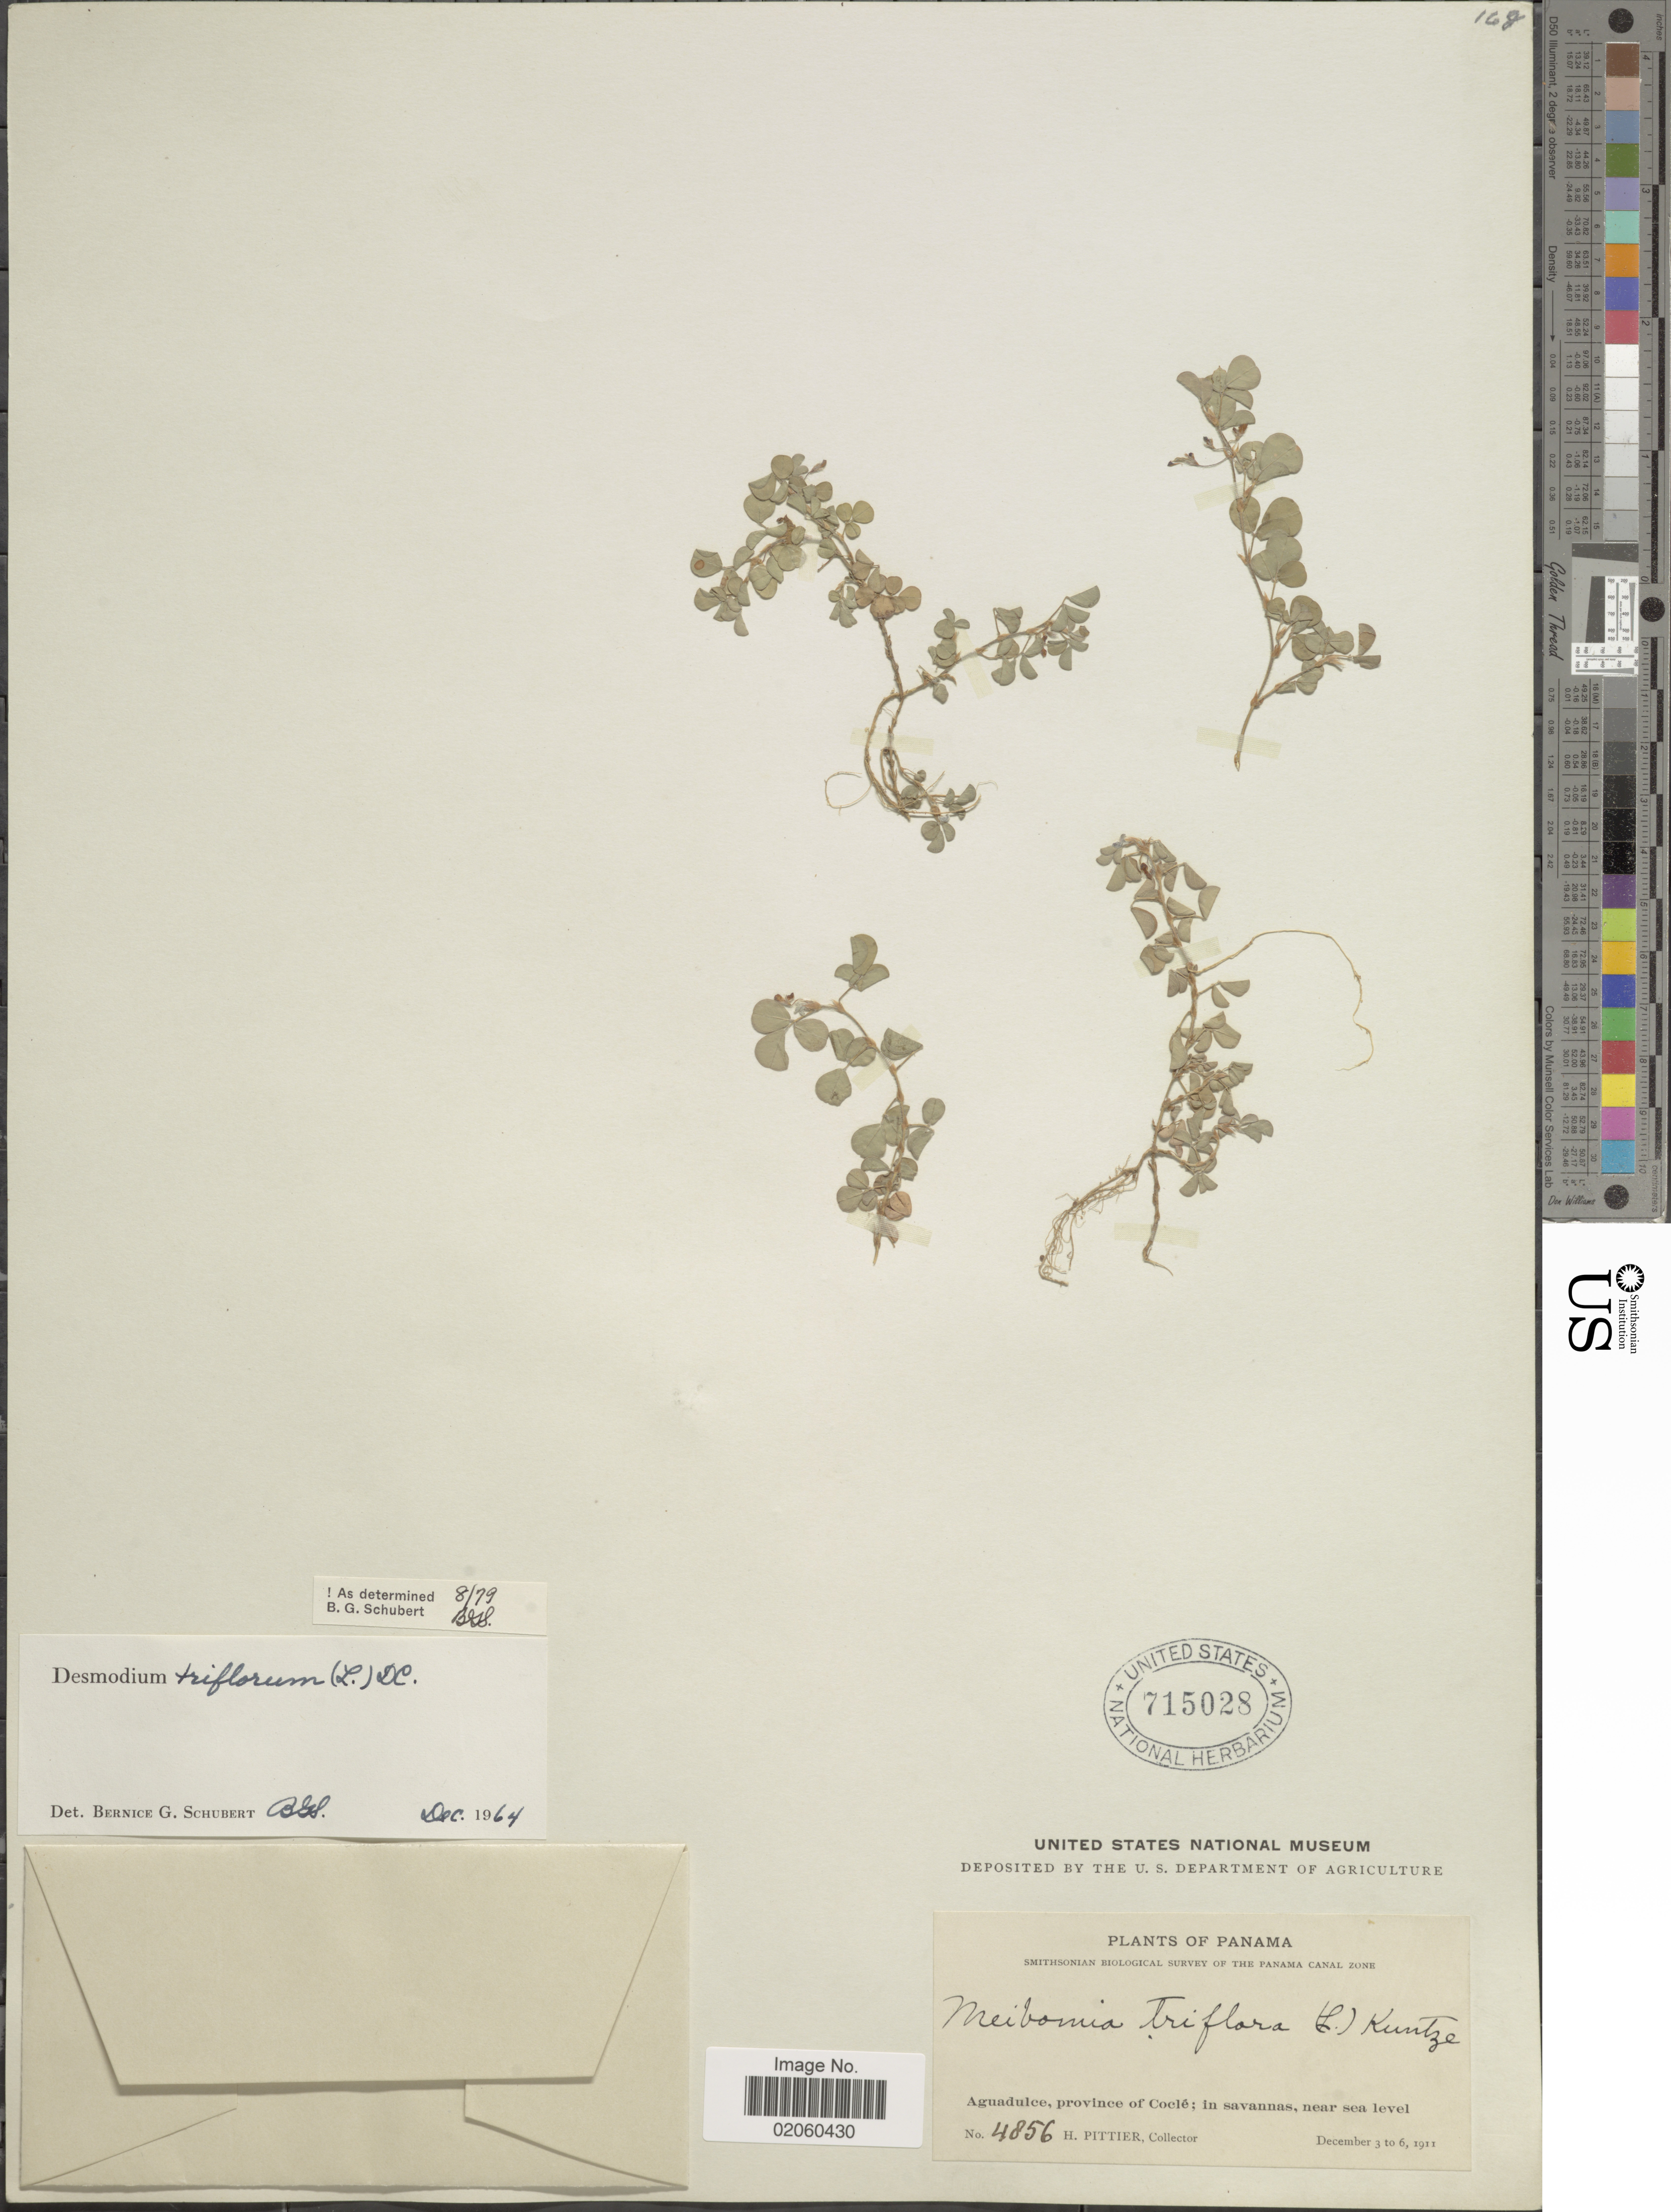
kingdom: Plantae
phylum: Tracheophyta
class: Magnoliopsida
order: Fabales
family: Fabaceae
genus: Grona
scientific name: Grona triflora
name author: (L.) H. Ohashi & K. Ohashi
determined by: Strong, Mark T., (BOT), Smithsonian Institution - National Museum of Natural History (UNITED STATES)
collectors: H. F. Pittier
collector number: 4856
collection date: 1911-12-03/1911-12-06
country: Panama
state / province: Coclé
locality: Aguadulce, province of Cocle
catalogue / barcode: US 715028